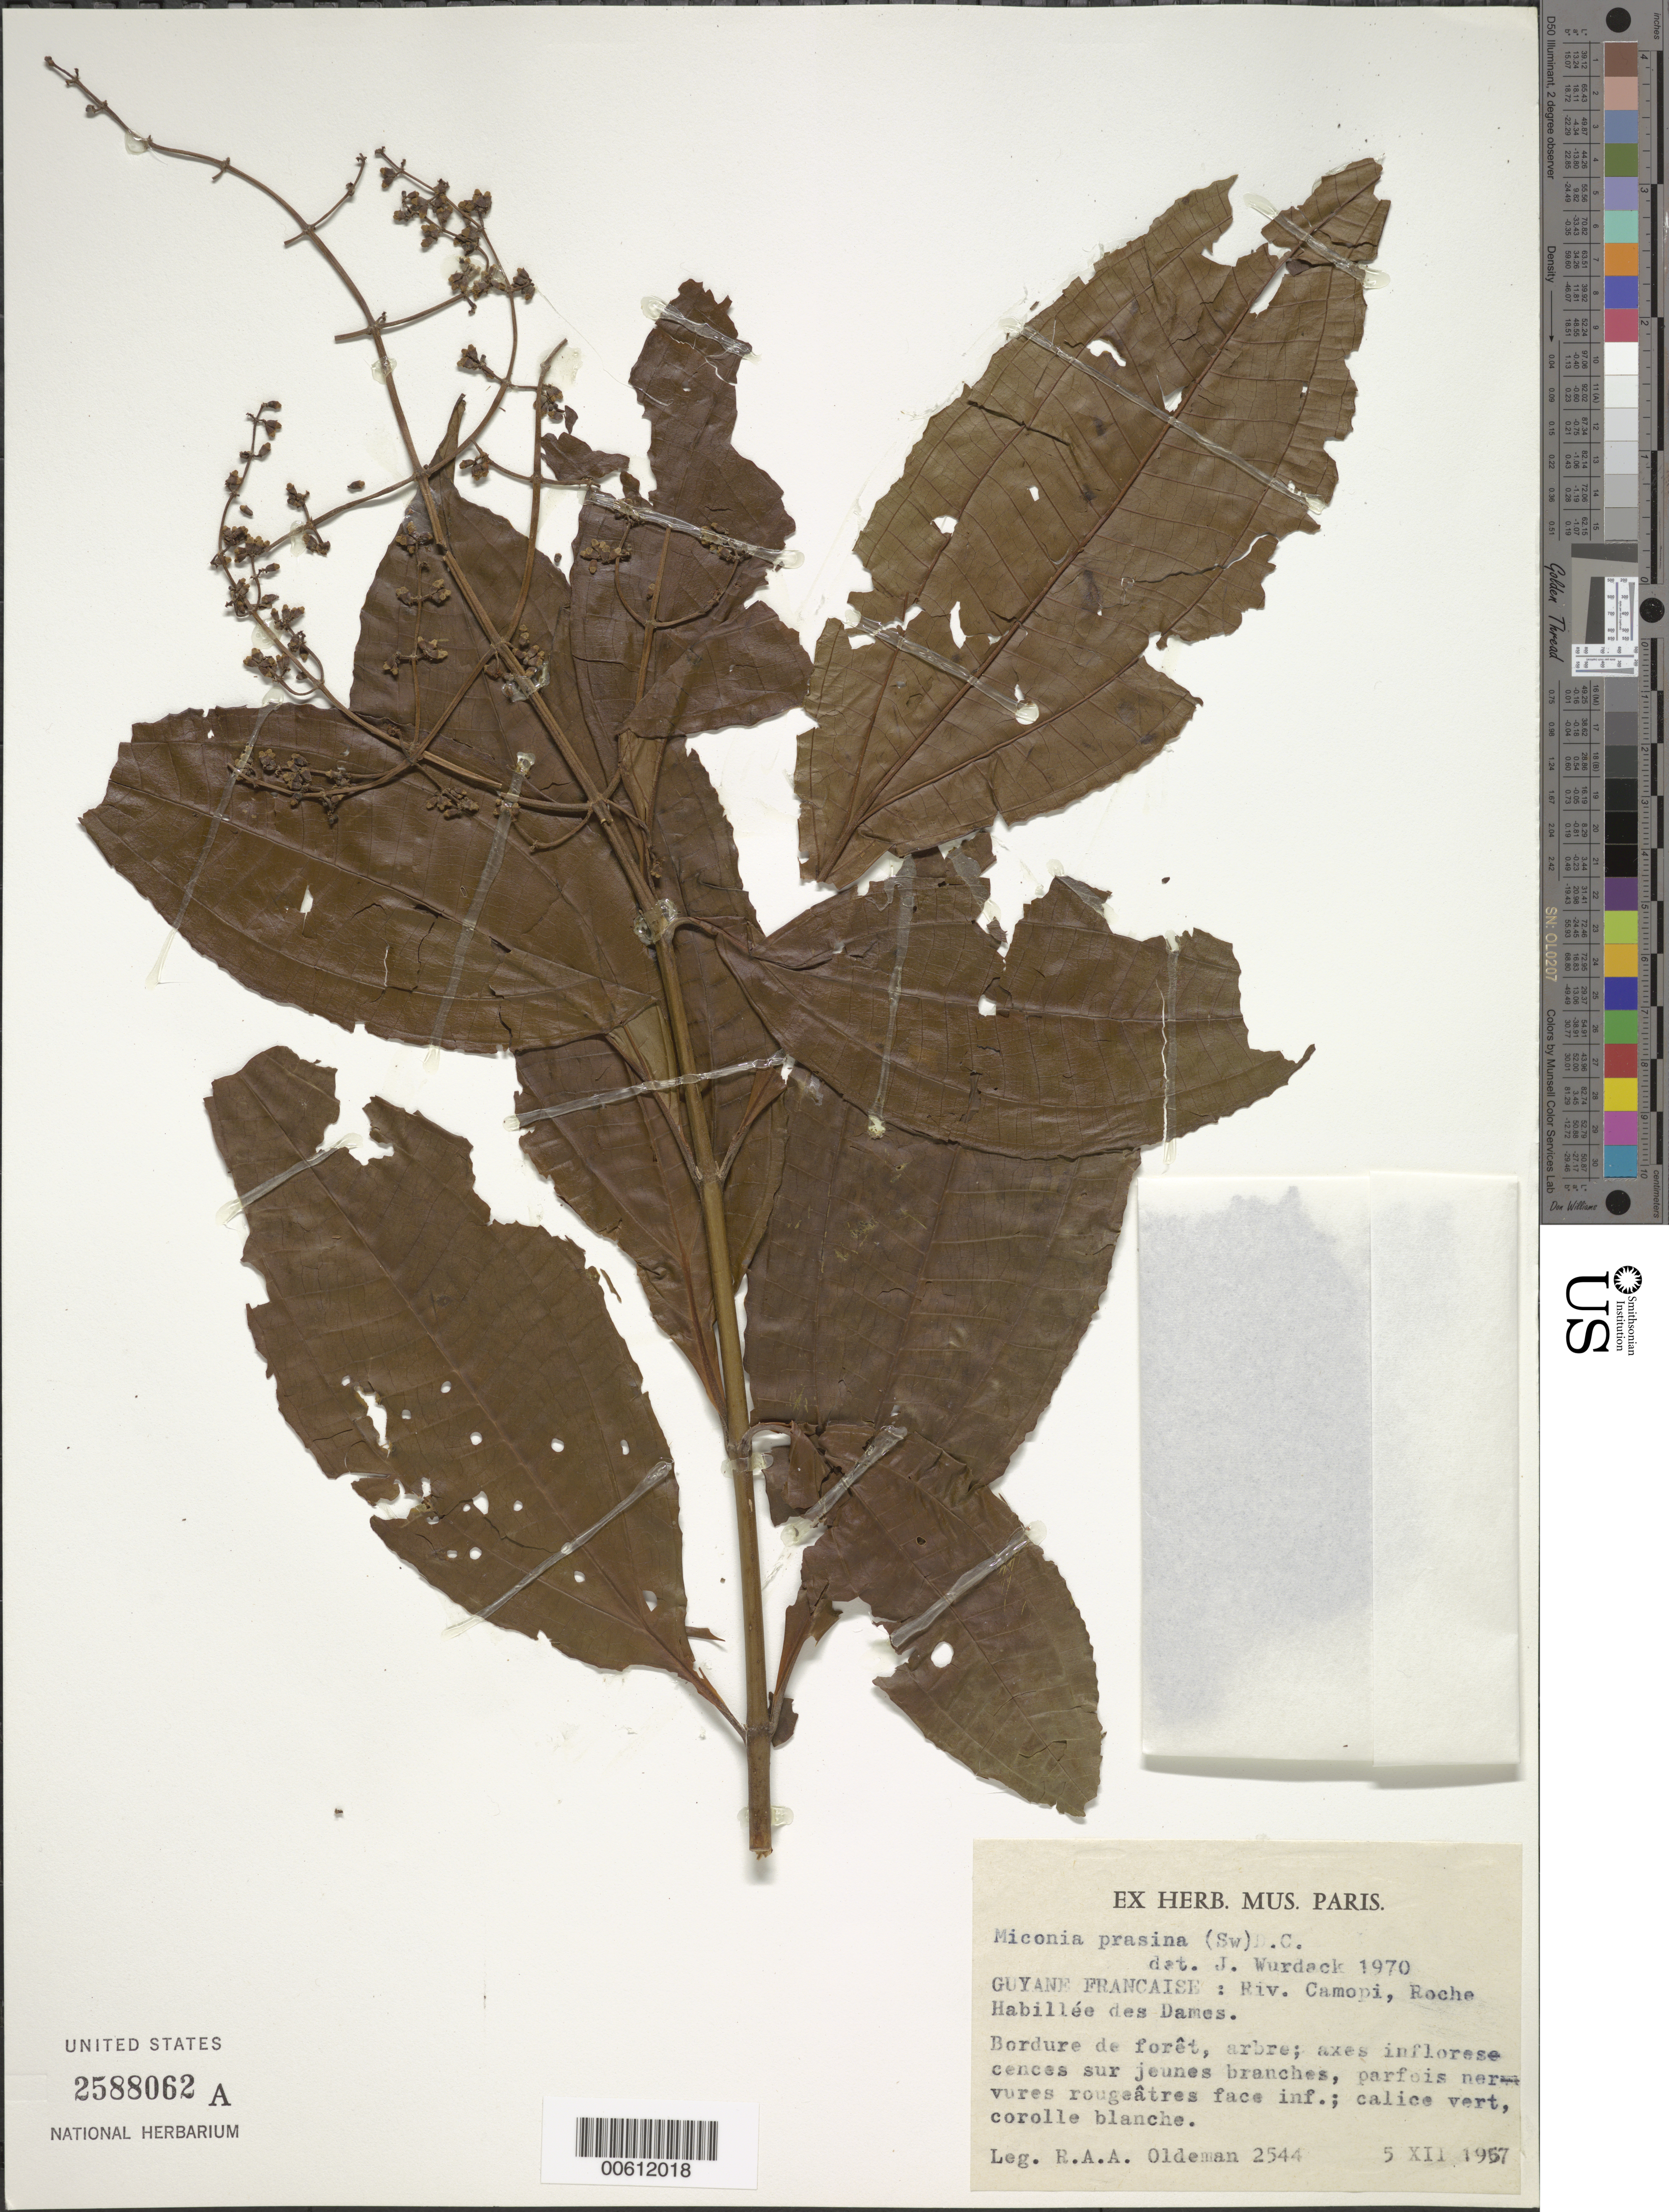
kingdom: Plantae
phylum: Tracheophyta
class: Magnoliopsida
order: Myrtales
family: Melastomataceae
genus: Miconia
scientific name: Miconia prasina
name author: (Sw.) DC.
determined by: Wurdack, John J., (US), US (UNITED STATES)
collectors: R. Oldeman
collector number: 2544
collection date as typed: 5-Dec-67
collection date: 1967-12-05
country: French Guiana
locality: Riviére Camopi, entre Roche Habillée des Dames et Saut Chien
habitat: Bordure de foret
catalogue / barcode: US 2588062A